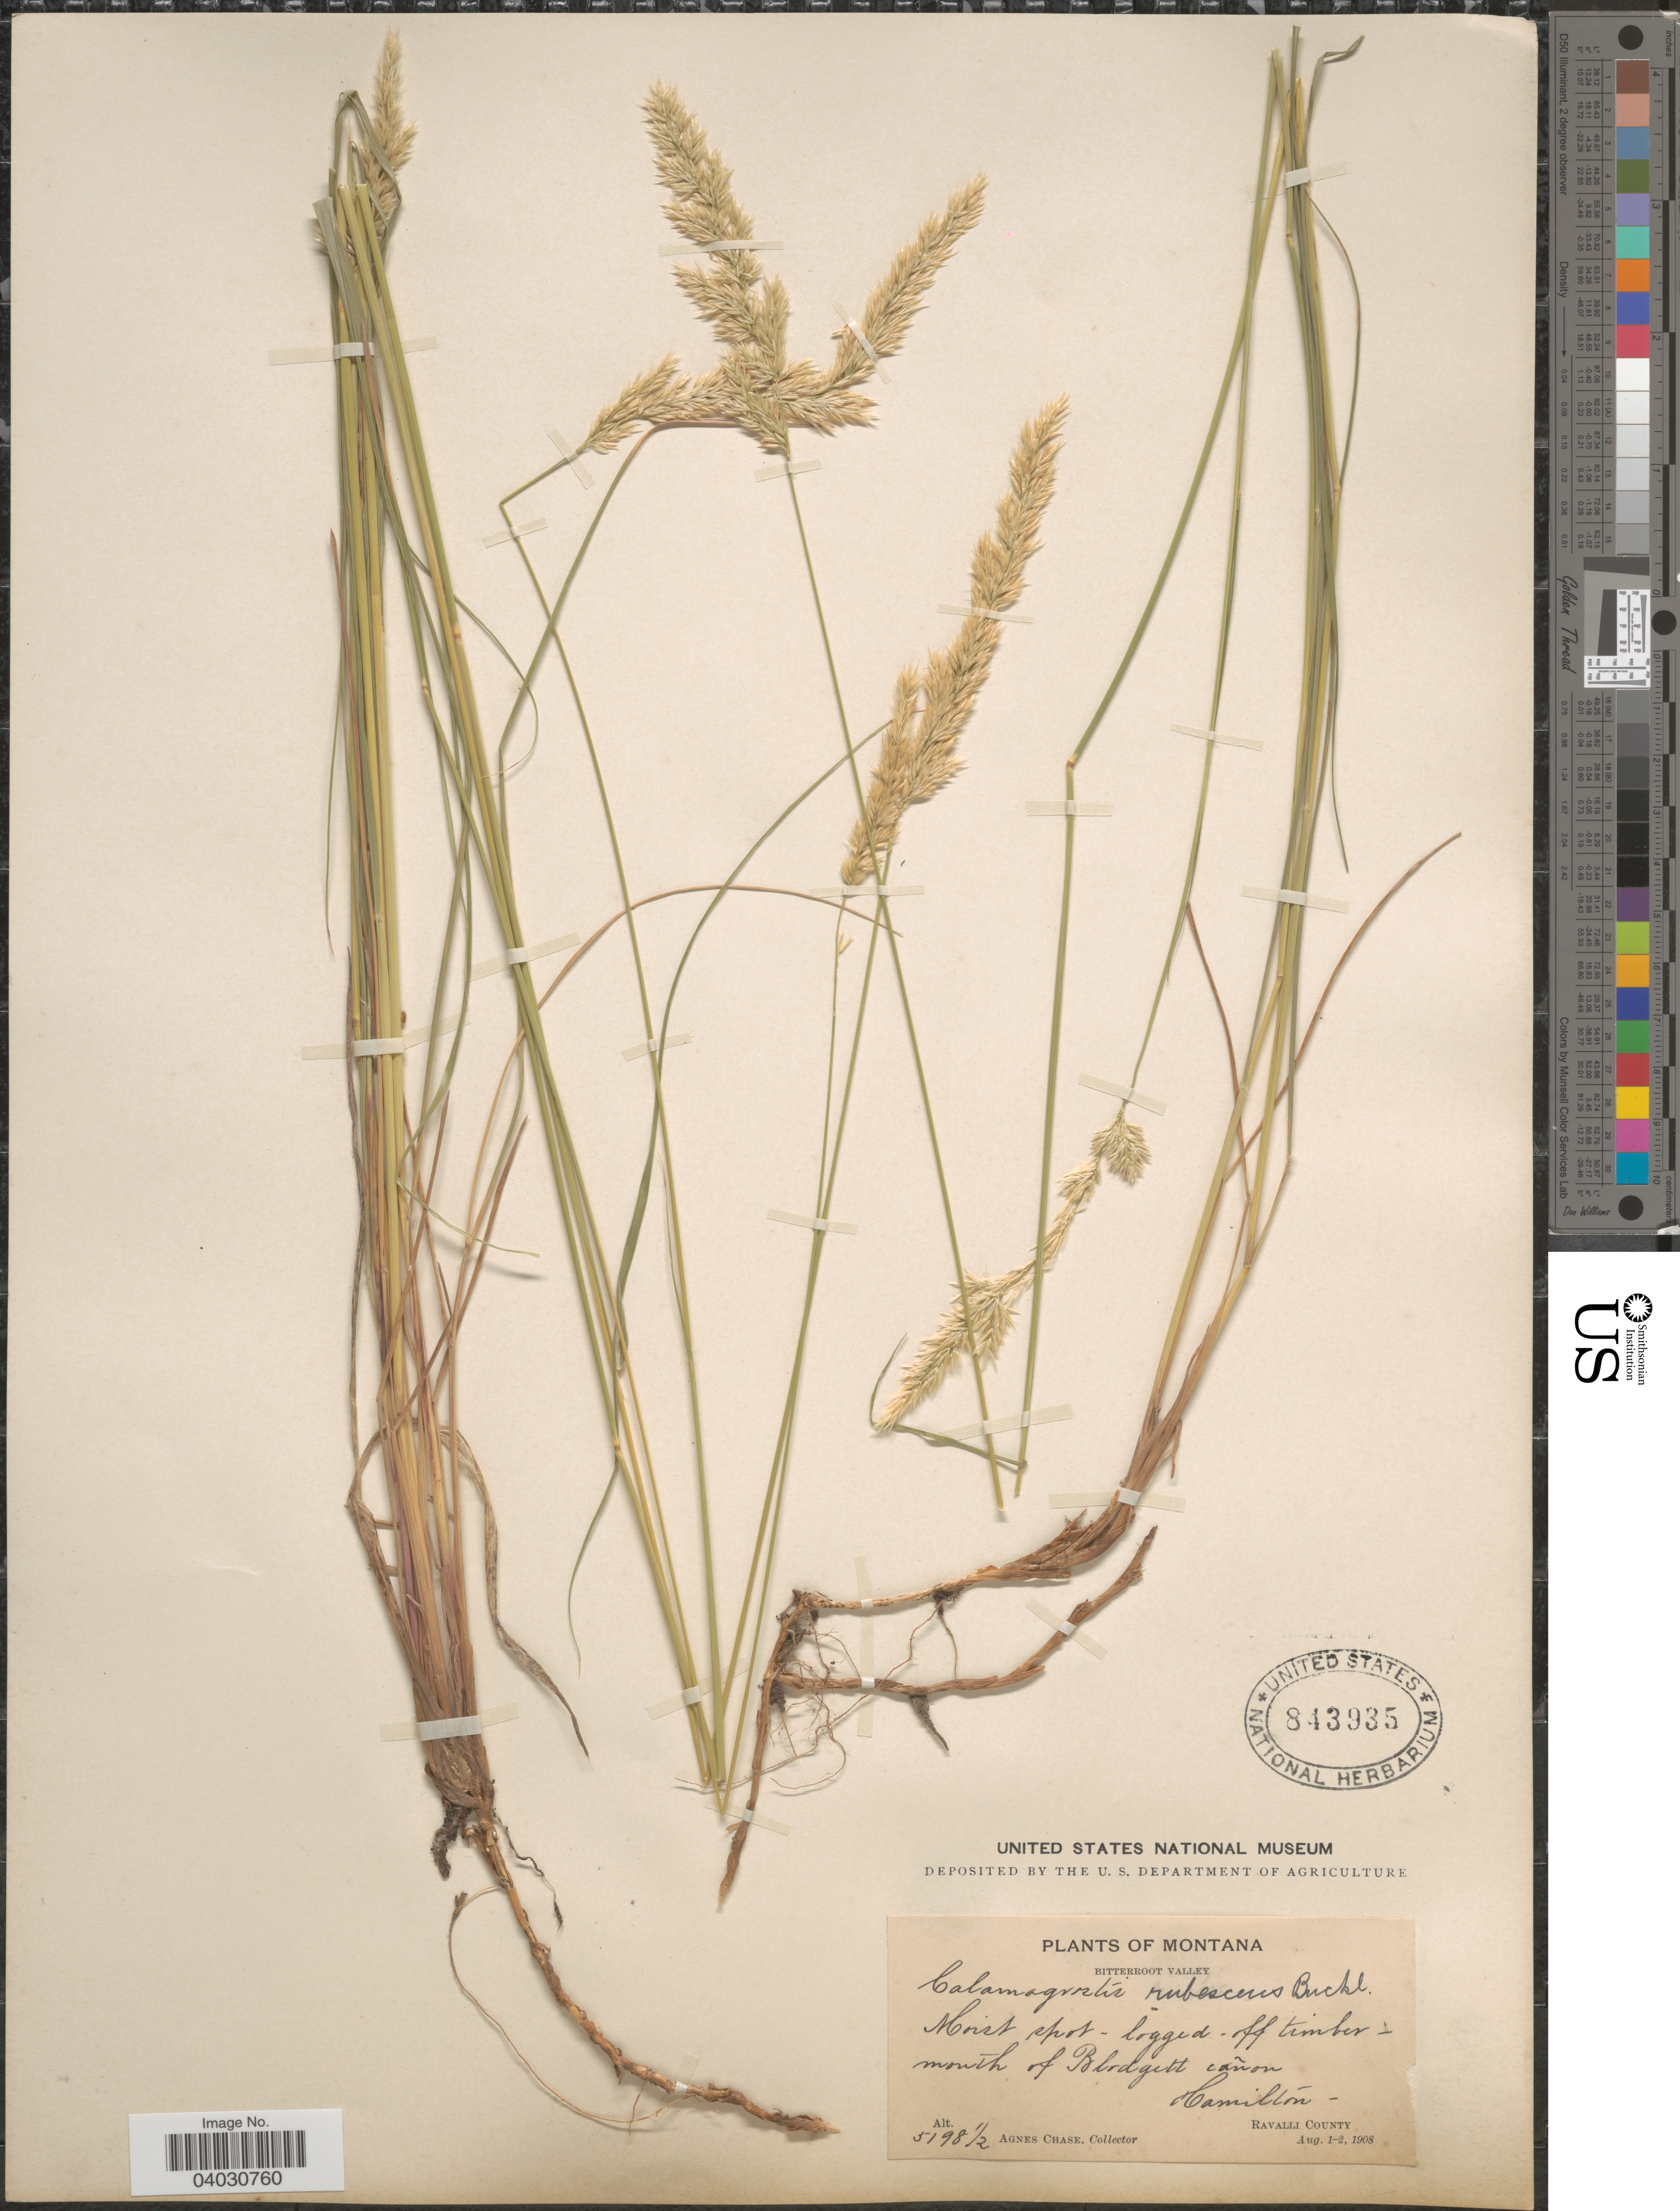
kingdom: Plantae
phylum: Tracheophyta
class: Liliopsida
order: Poales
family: Poaceae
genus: Calamagrostis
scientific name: Calamagrostis rubescens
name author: Buckley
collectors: A. Chase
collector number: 5198½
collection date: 1908-08-01/1908-08-02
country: United States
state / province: Montana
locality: Bitterroot Valley. Mouth of Blodgett cañon. Hamilton - Ravalli County.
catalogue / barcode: US 843935